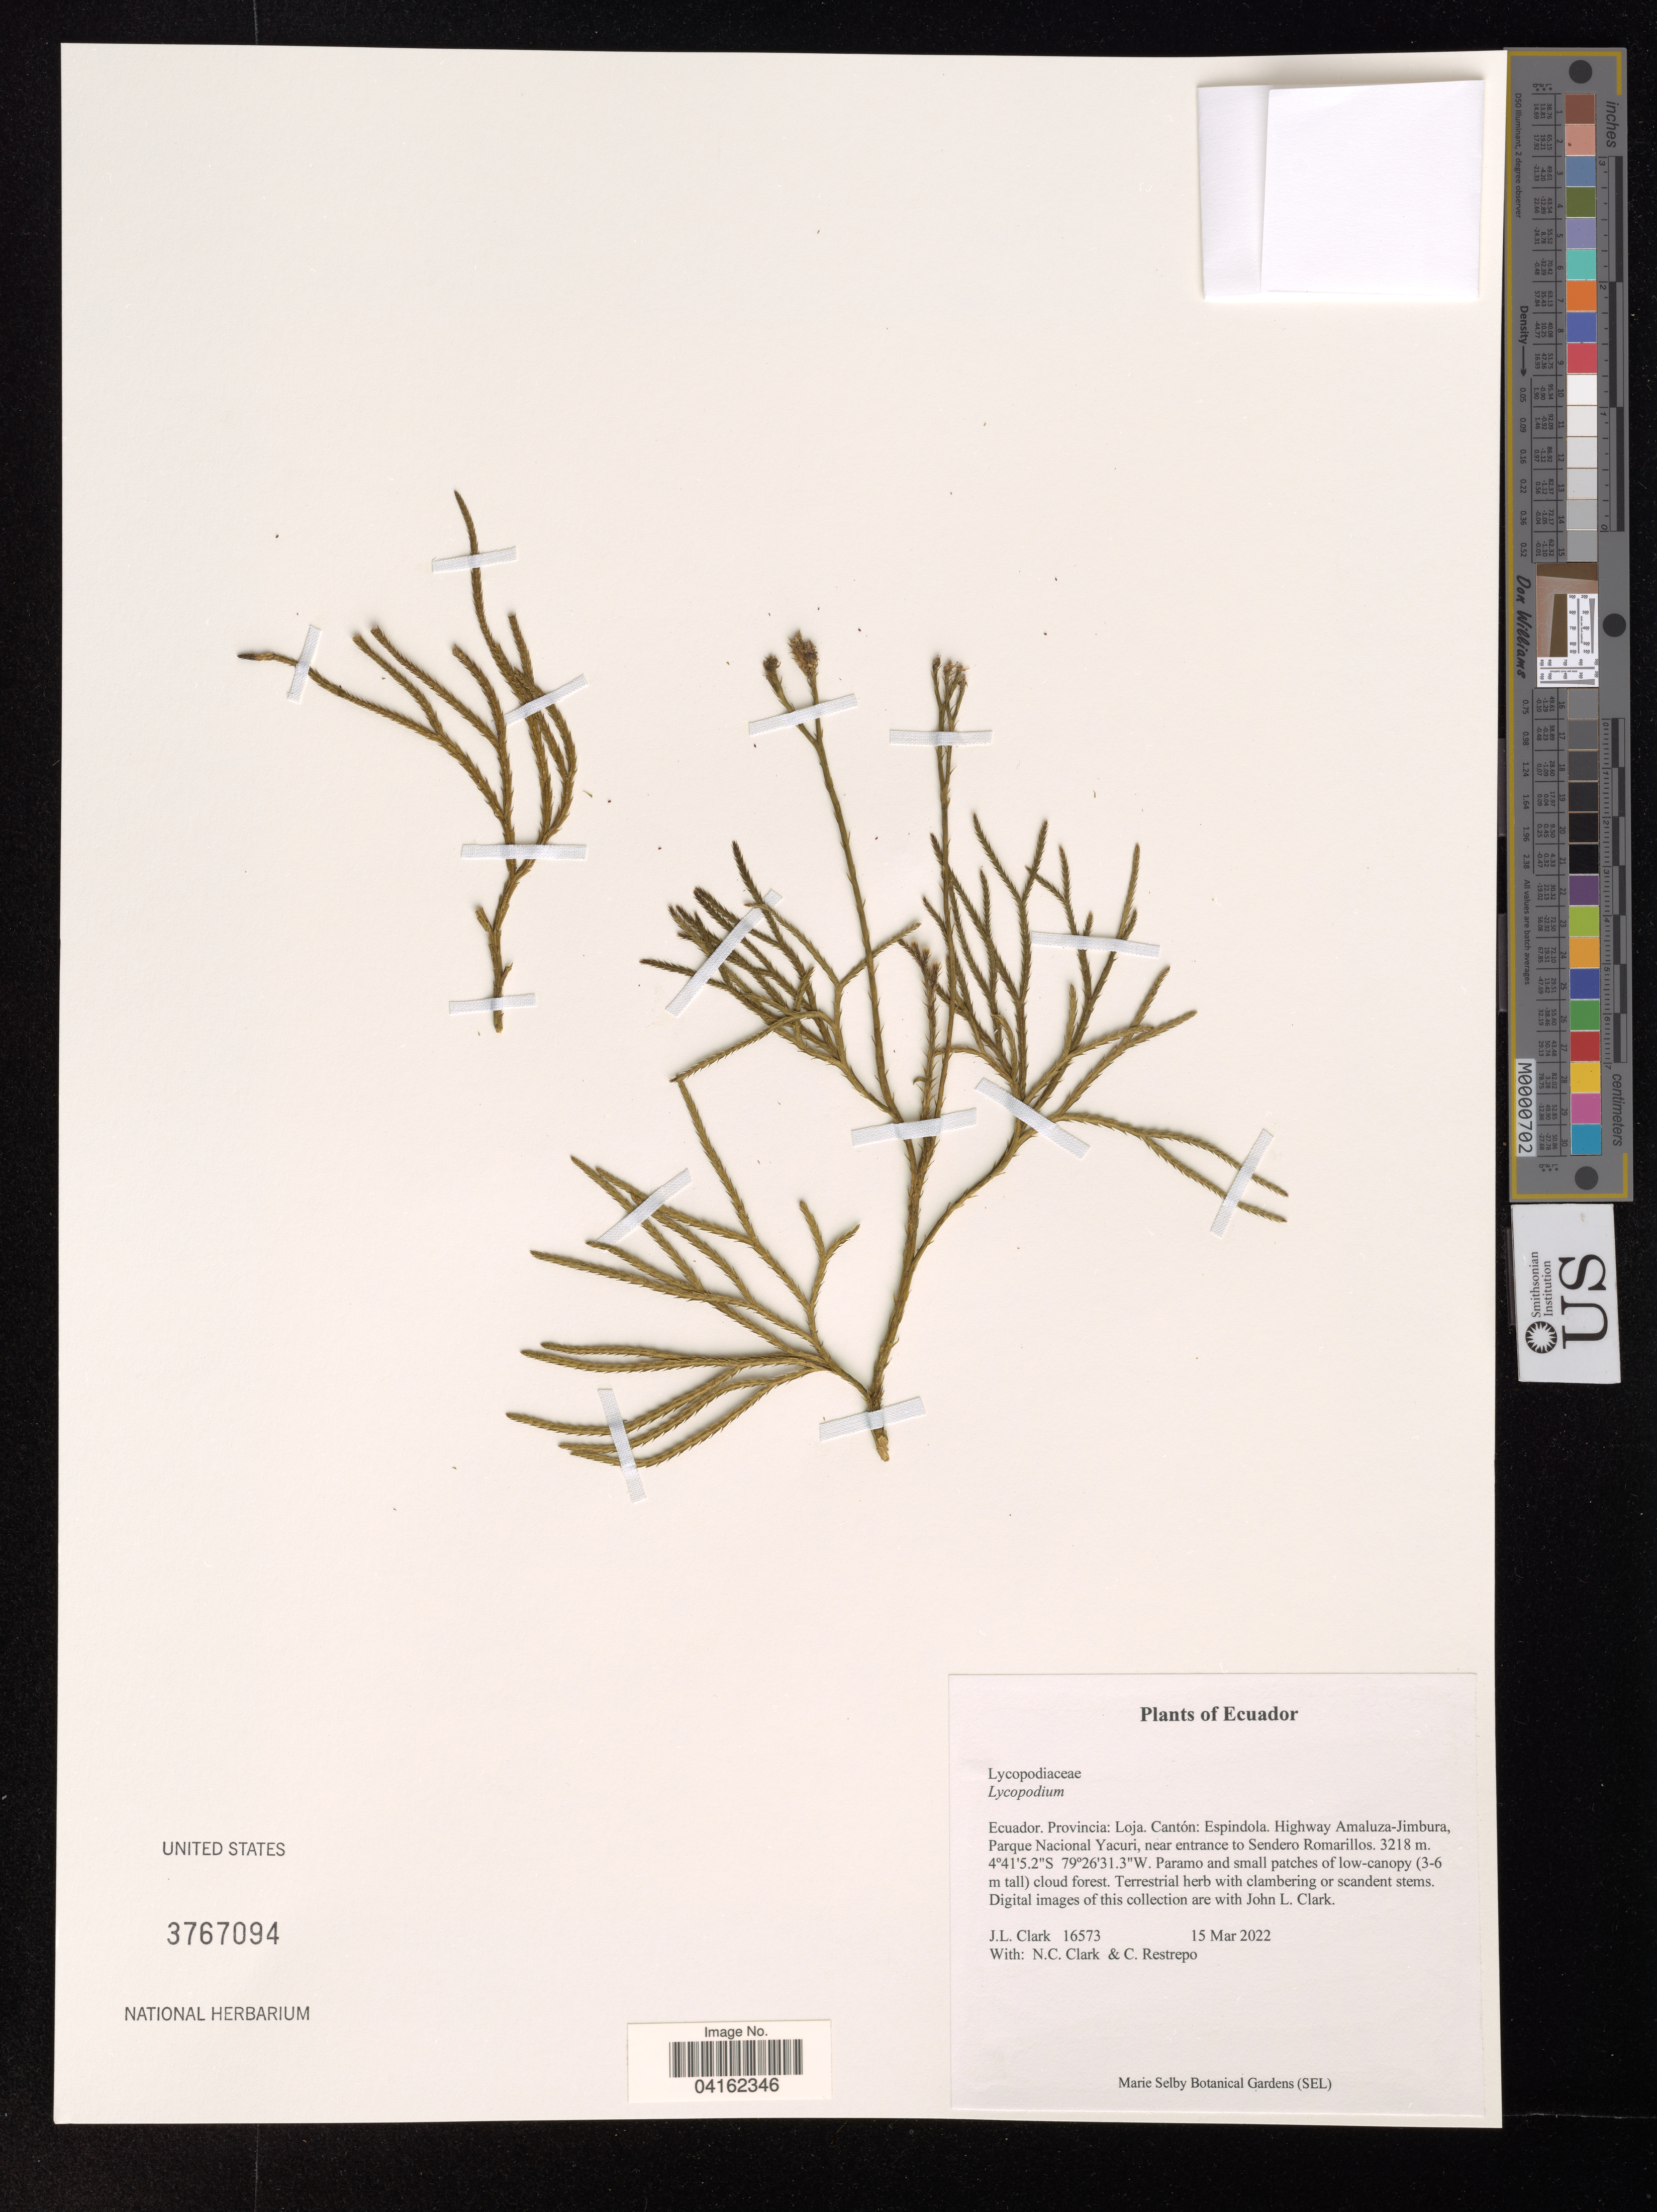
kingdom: Plantae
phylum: Tracheophyta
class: Lycopodiopsida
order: Lycopodiales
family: Lycopodiaceae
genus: Lycopodium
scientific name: Lycopodium sp.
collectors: J. L. Clark, N. C. Clark & C. Restrepo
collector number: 16573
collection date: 2022-03-15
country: Ecuador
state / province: Loja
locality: Cantón: Espindola. Highway Amaluza-Jimbura, Parque Nacional Yacuri, near entrance to Sendero Romarillos.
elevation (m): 3218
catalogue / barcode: US 3767094